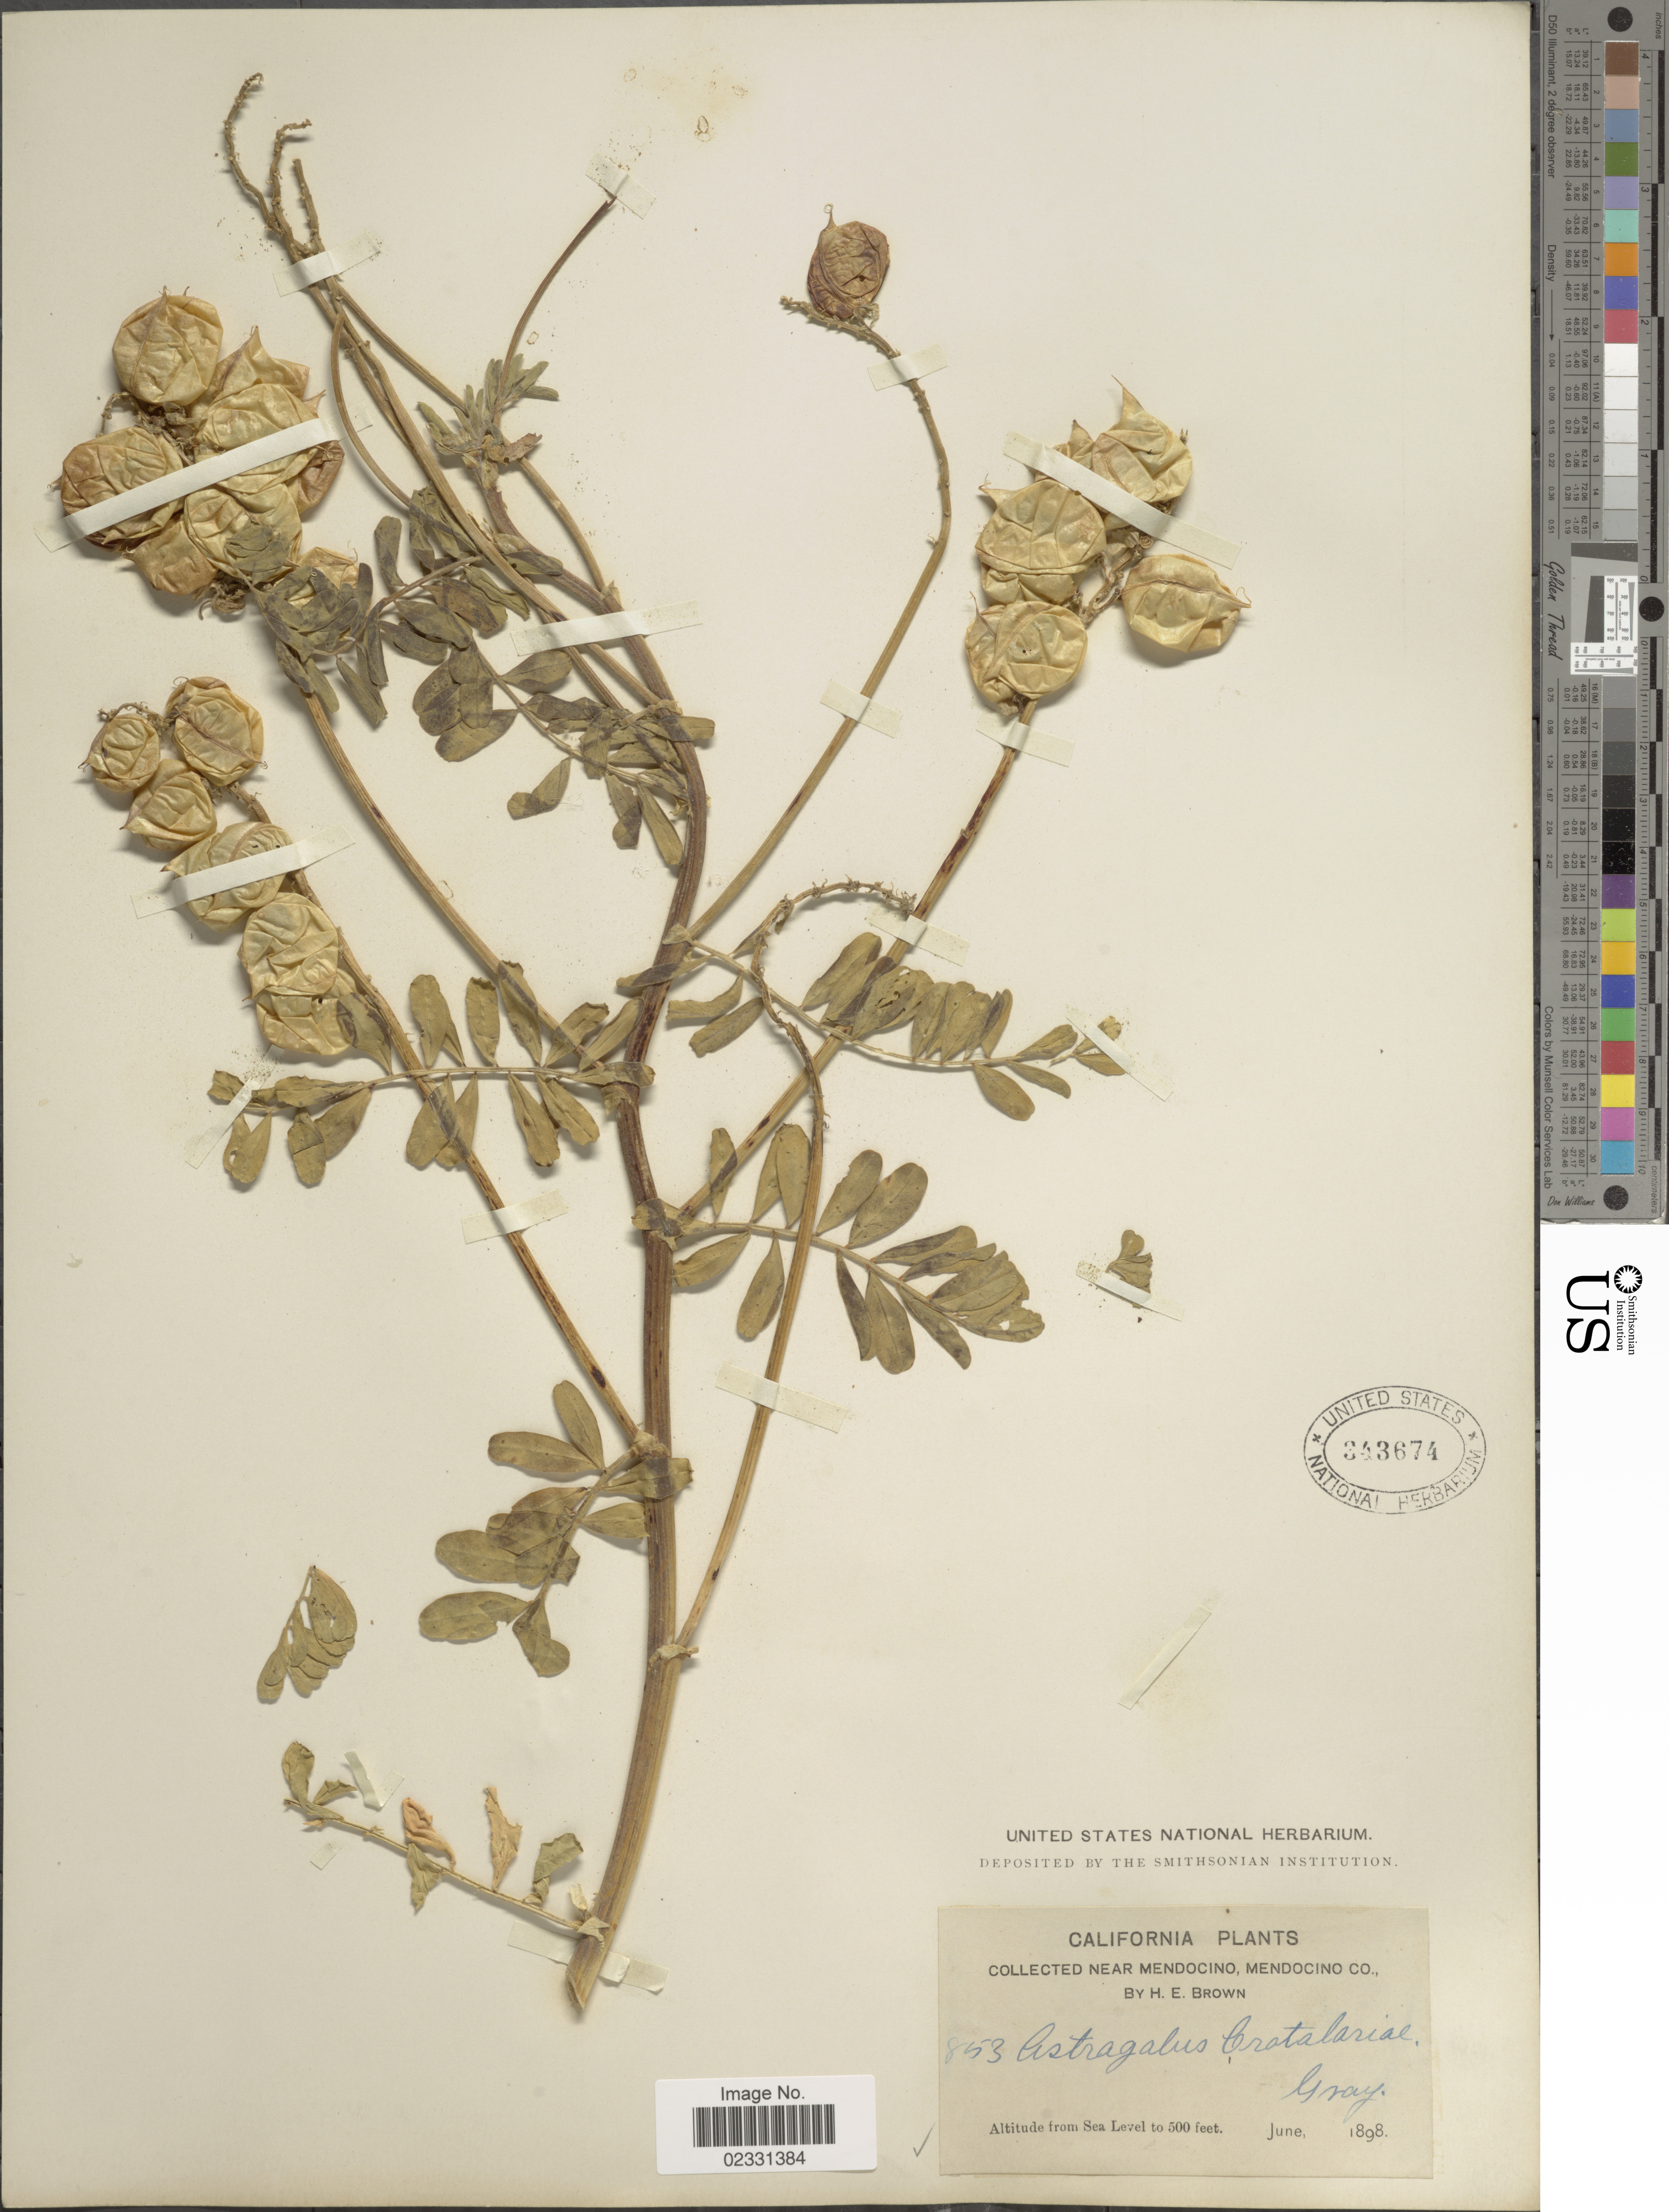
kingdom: Plantae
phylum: Tracheophyta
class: Magnoliopsida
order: Fabales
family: Fabaceae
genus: Astragalus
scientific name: Astragalus franciscanus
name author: E. Sheld.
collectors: H. E. Brown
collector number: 853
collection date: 1898-06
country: United States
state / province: California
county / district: Mendocino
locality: Near Mendocino, Mendocino Cp.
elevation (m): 152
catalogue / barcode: US 343674